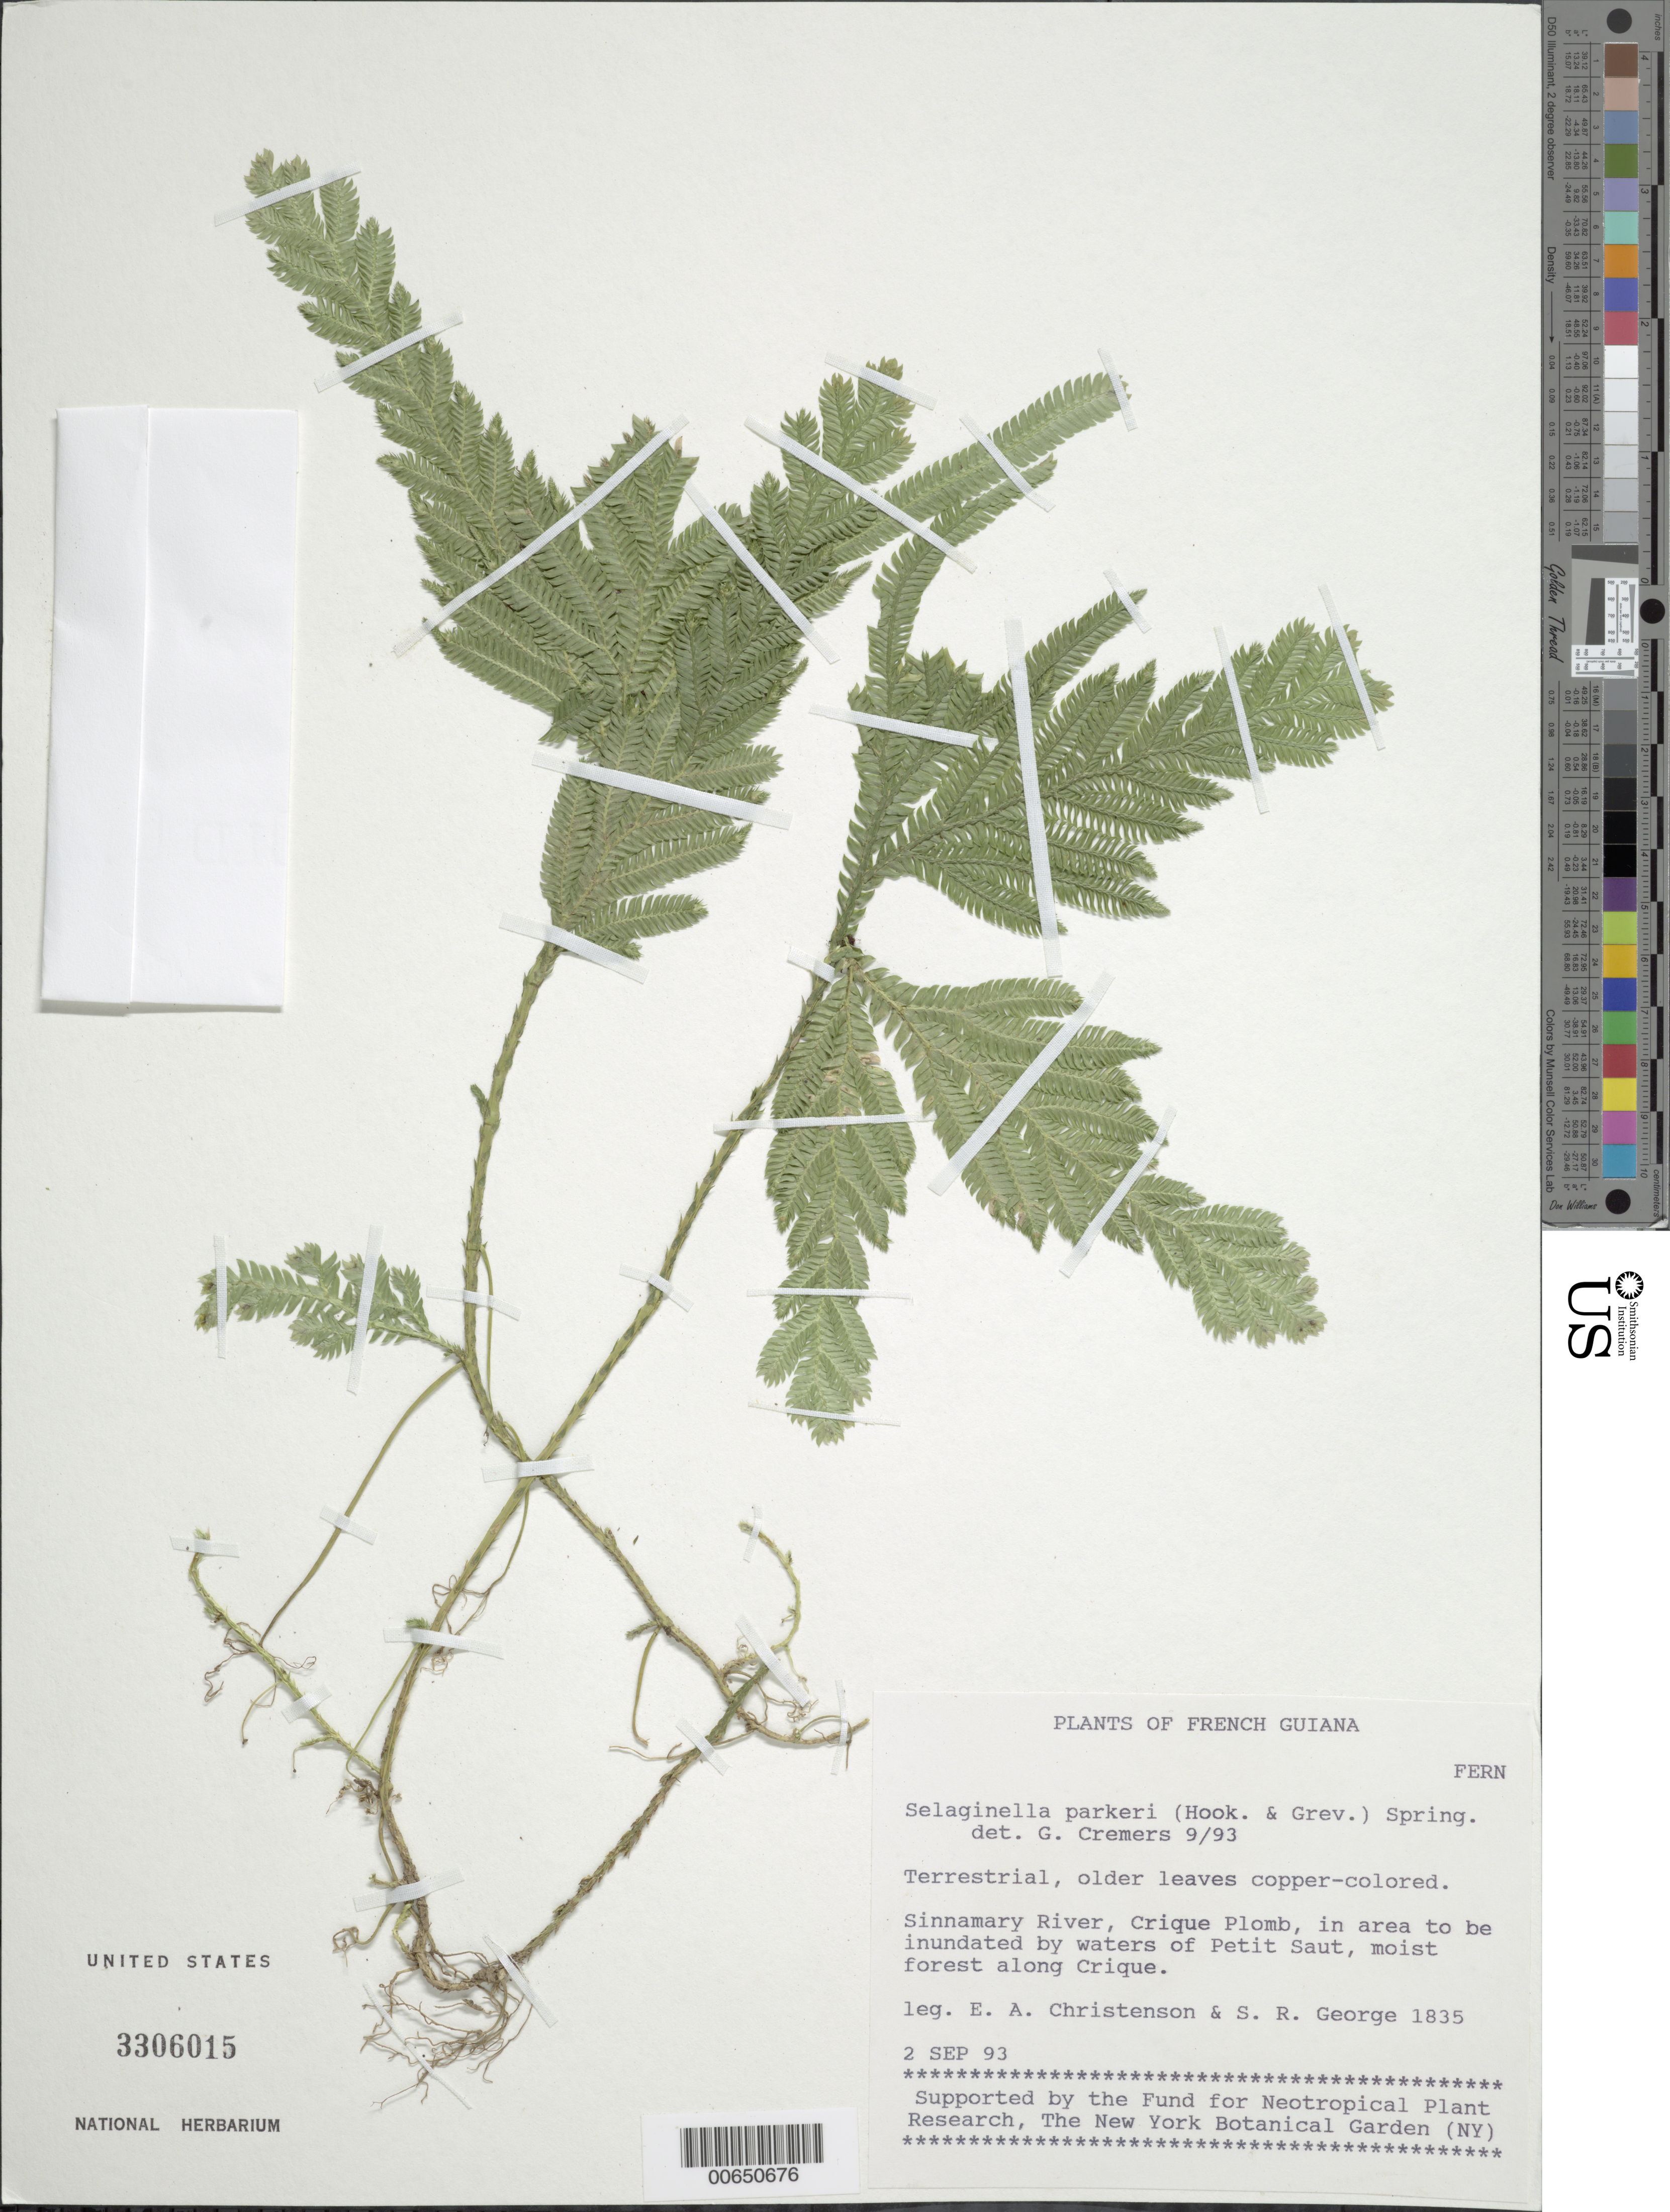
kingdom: Plantae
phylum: Tracheophyta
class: Lycopodiopsida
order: Selaginellales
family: Selaginellaceae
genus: Selaginella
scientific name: Selaginella parkeri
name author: (Hook. & Grev.) Spring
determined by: Cremers, Georges A.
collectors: E. A. Christenson & S. George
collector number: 1835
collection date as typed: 2-Sep-93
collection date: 1993-09-02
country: French Guiana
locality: Sinnamary River, Crique Plomb, in area to be inundated by waters of Petit Saut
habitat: Moist forest along crique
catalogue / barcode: US 3306015